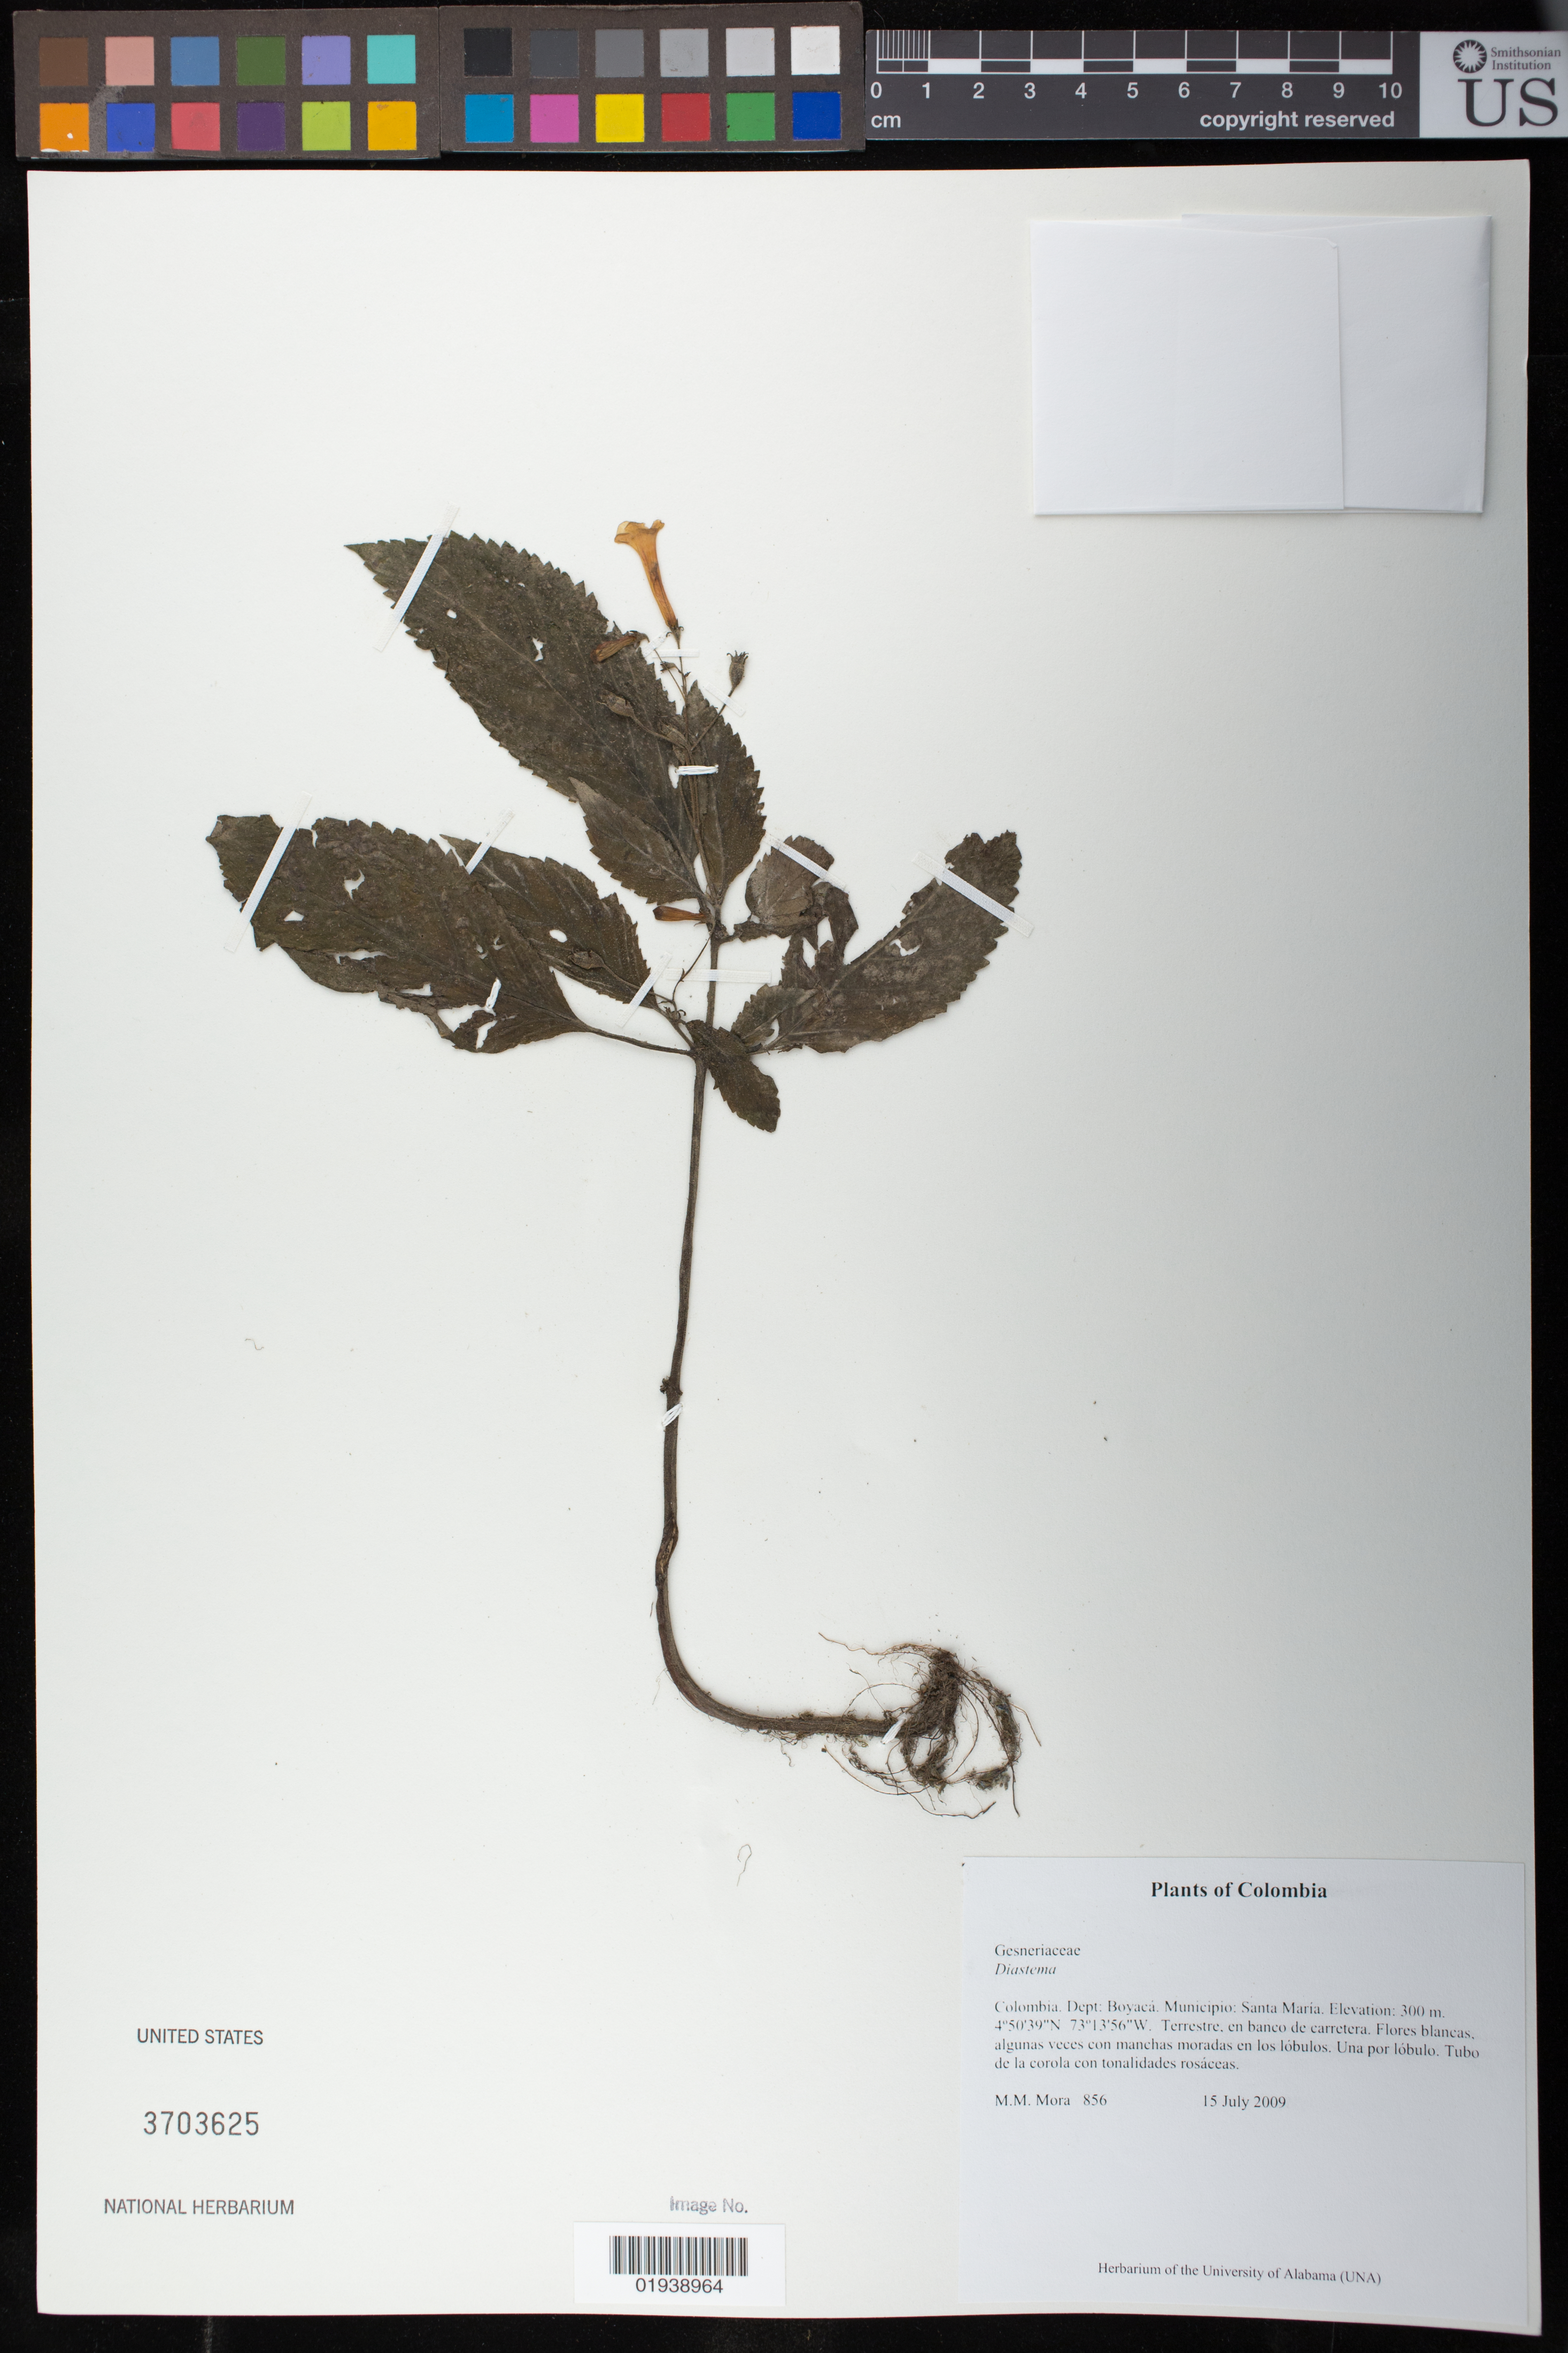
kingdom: Plantae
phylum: Tracheophyta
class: Magnoliopsida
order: Lamiales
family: Gesneriaceae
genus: Diastema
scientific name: Diastema sp.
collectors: M. M. Mora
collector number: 856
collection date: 2009-07-15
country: Colombia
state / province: Boyacá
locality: Santa Maria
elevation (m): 300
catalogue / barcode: US 3703625